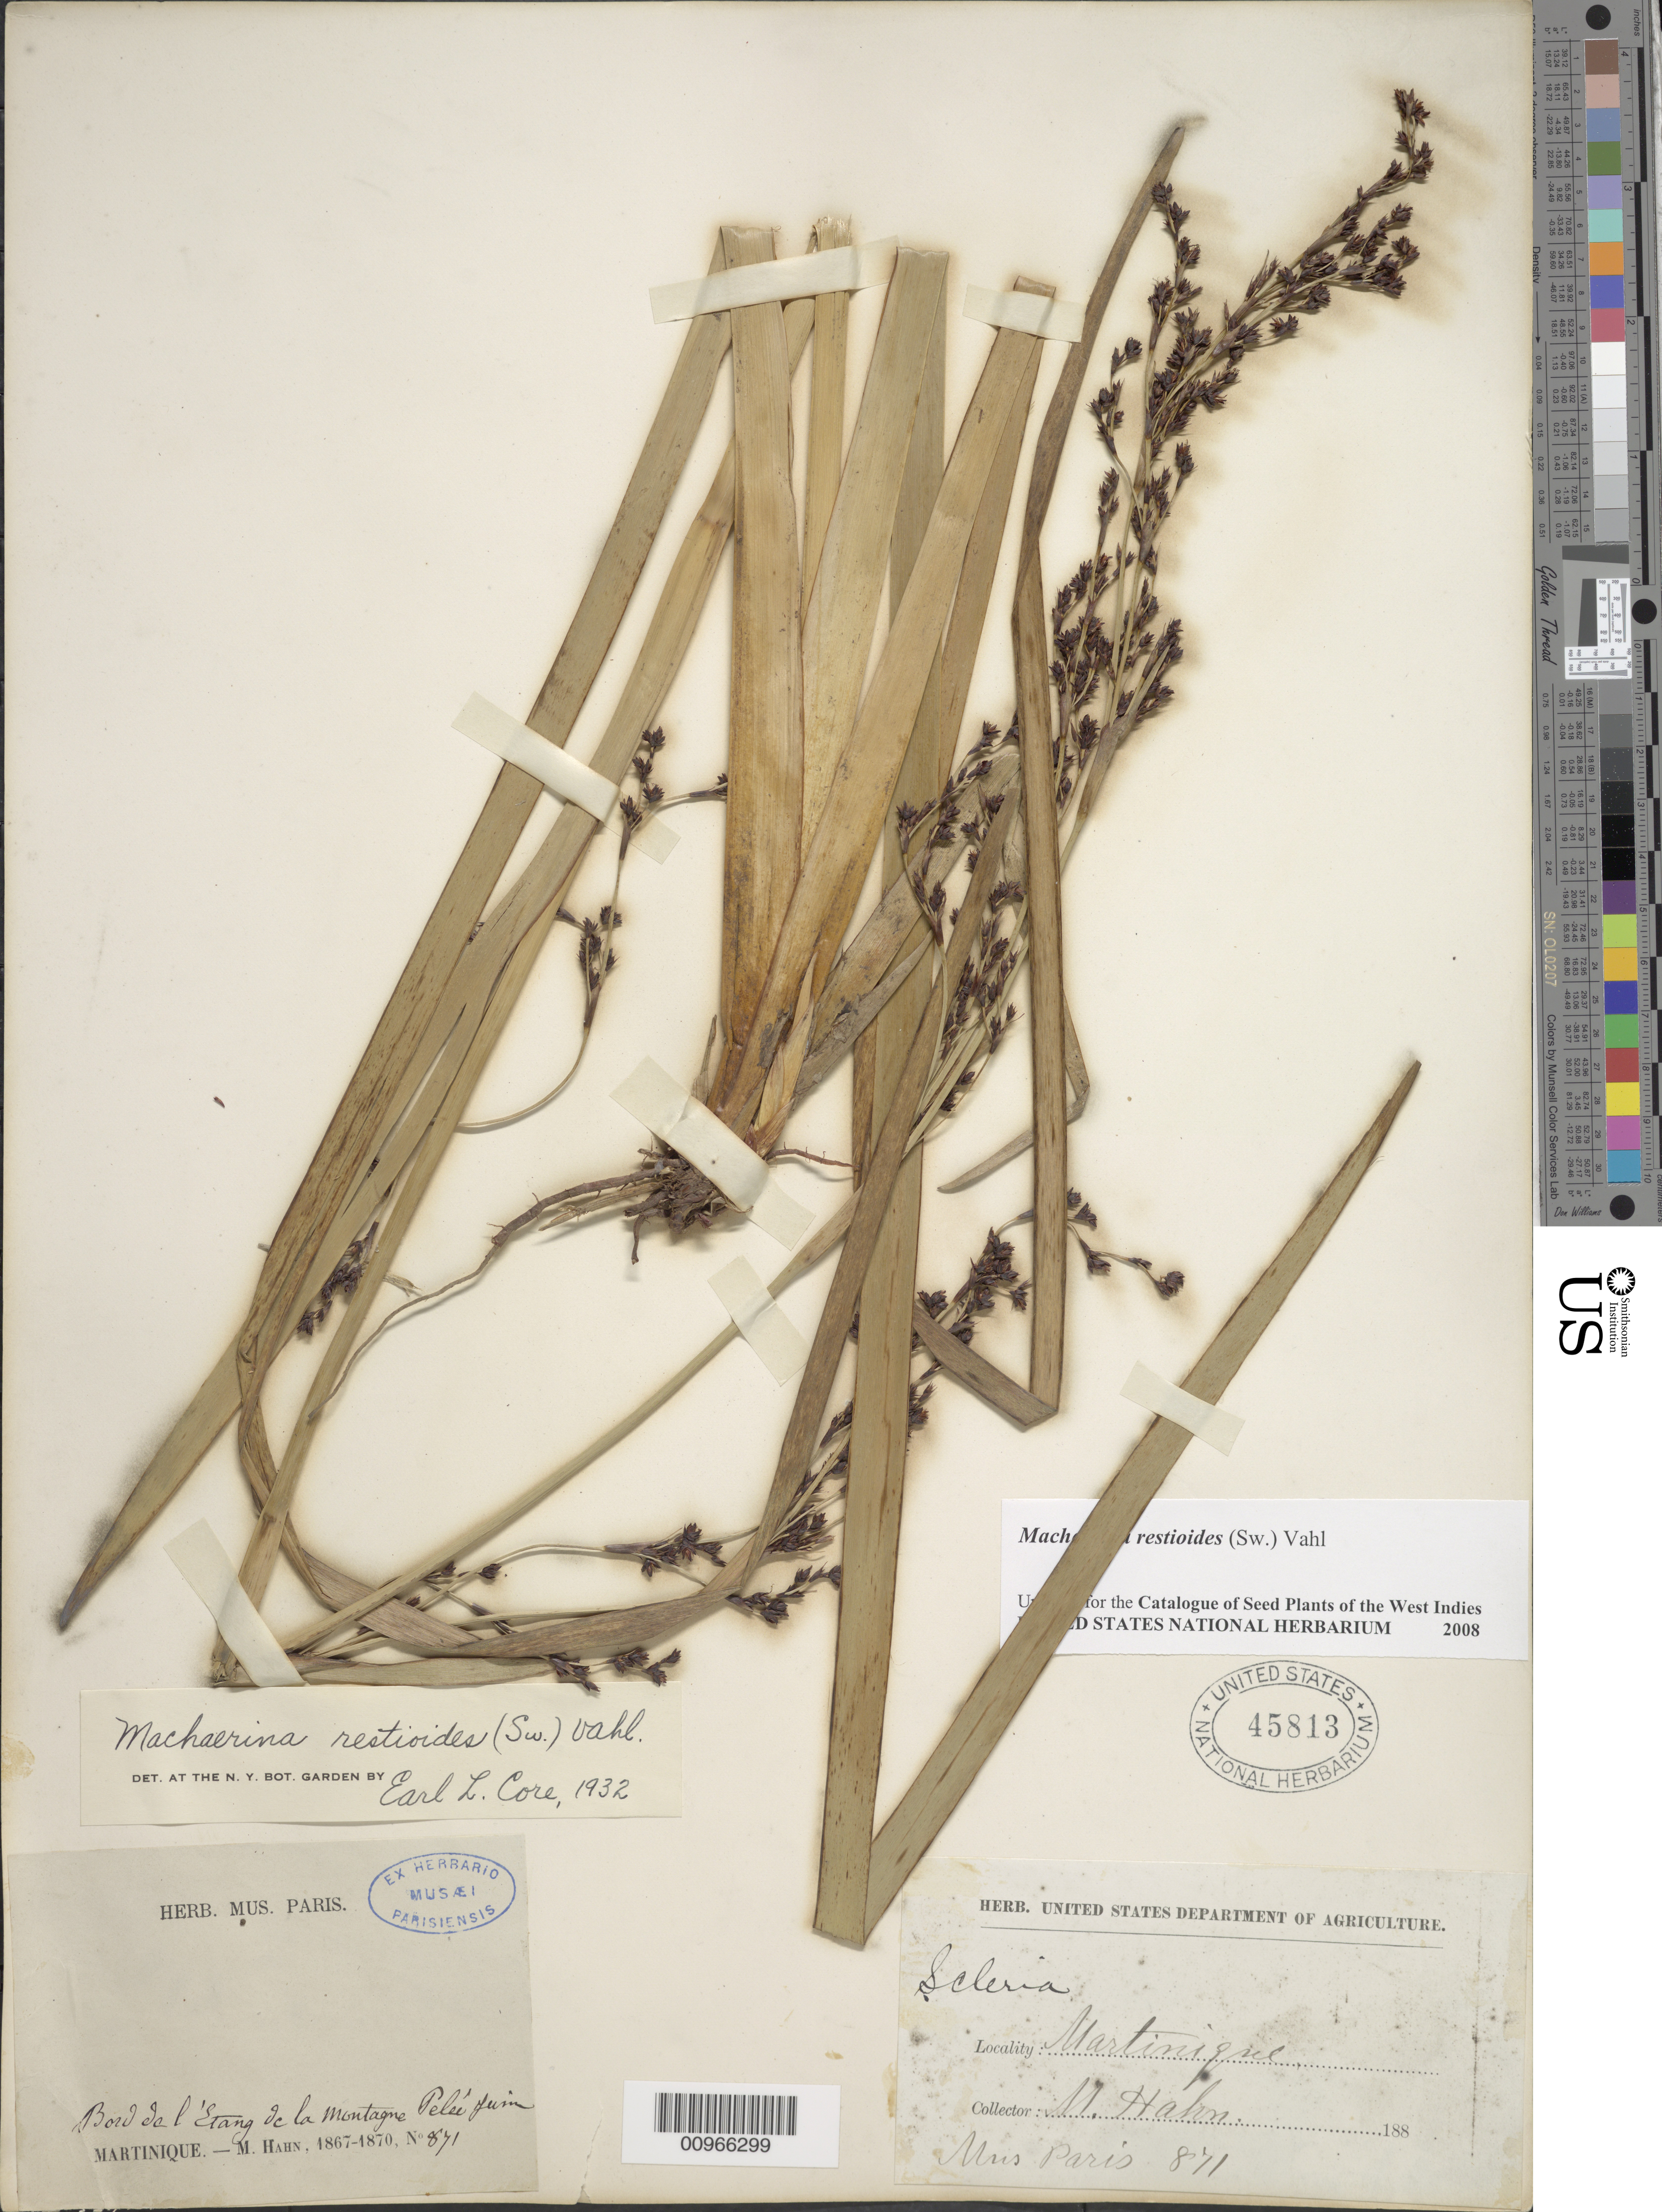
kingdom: Plantae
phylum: Tracheophyta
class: Liliopsida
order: Poales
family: Cyperaceae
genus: Machaerina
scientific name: Machaerina restioides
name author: (Sw.) Vahl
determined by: Strong, M. T., (US), Smithsonian Institution - National Museum of Natural History (UNITED STATES)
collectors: M. Hahn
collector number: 871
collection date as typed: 1867 to -- --- 1870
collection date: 1867/1870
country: Martinique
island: Martinique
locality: Bord de l'Etang de la Montagne Peleé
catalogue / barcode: US 45813